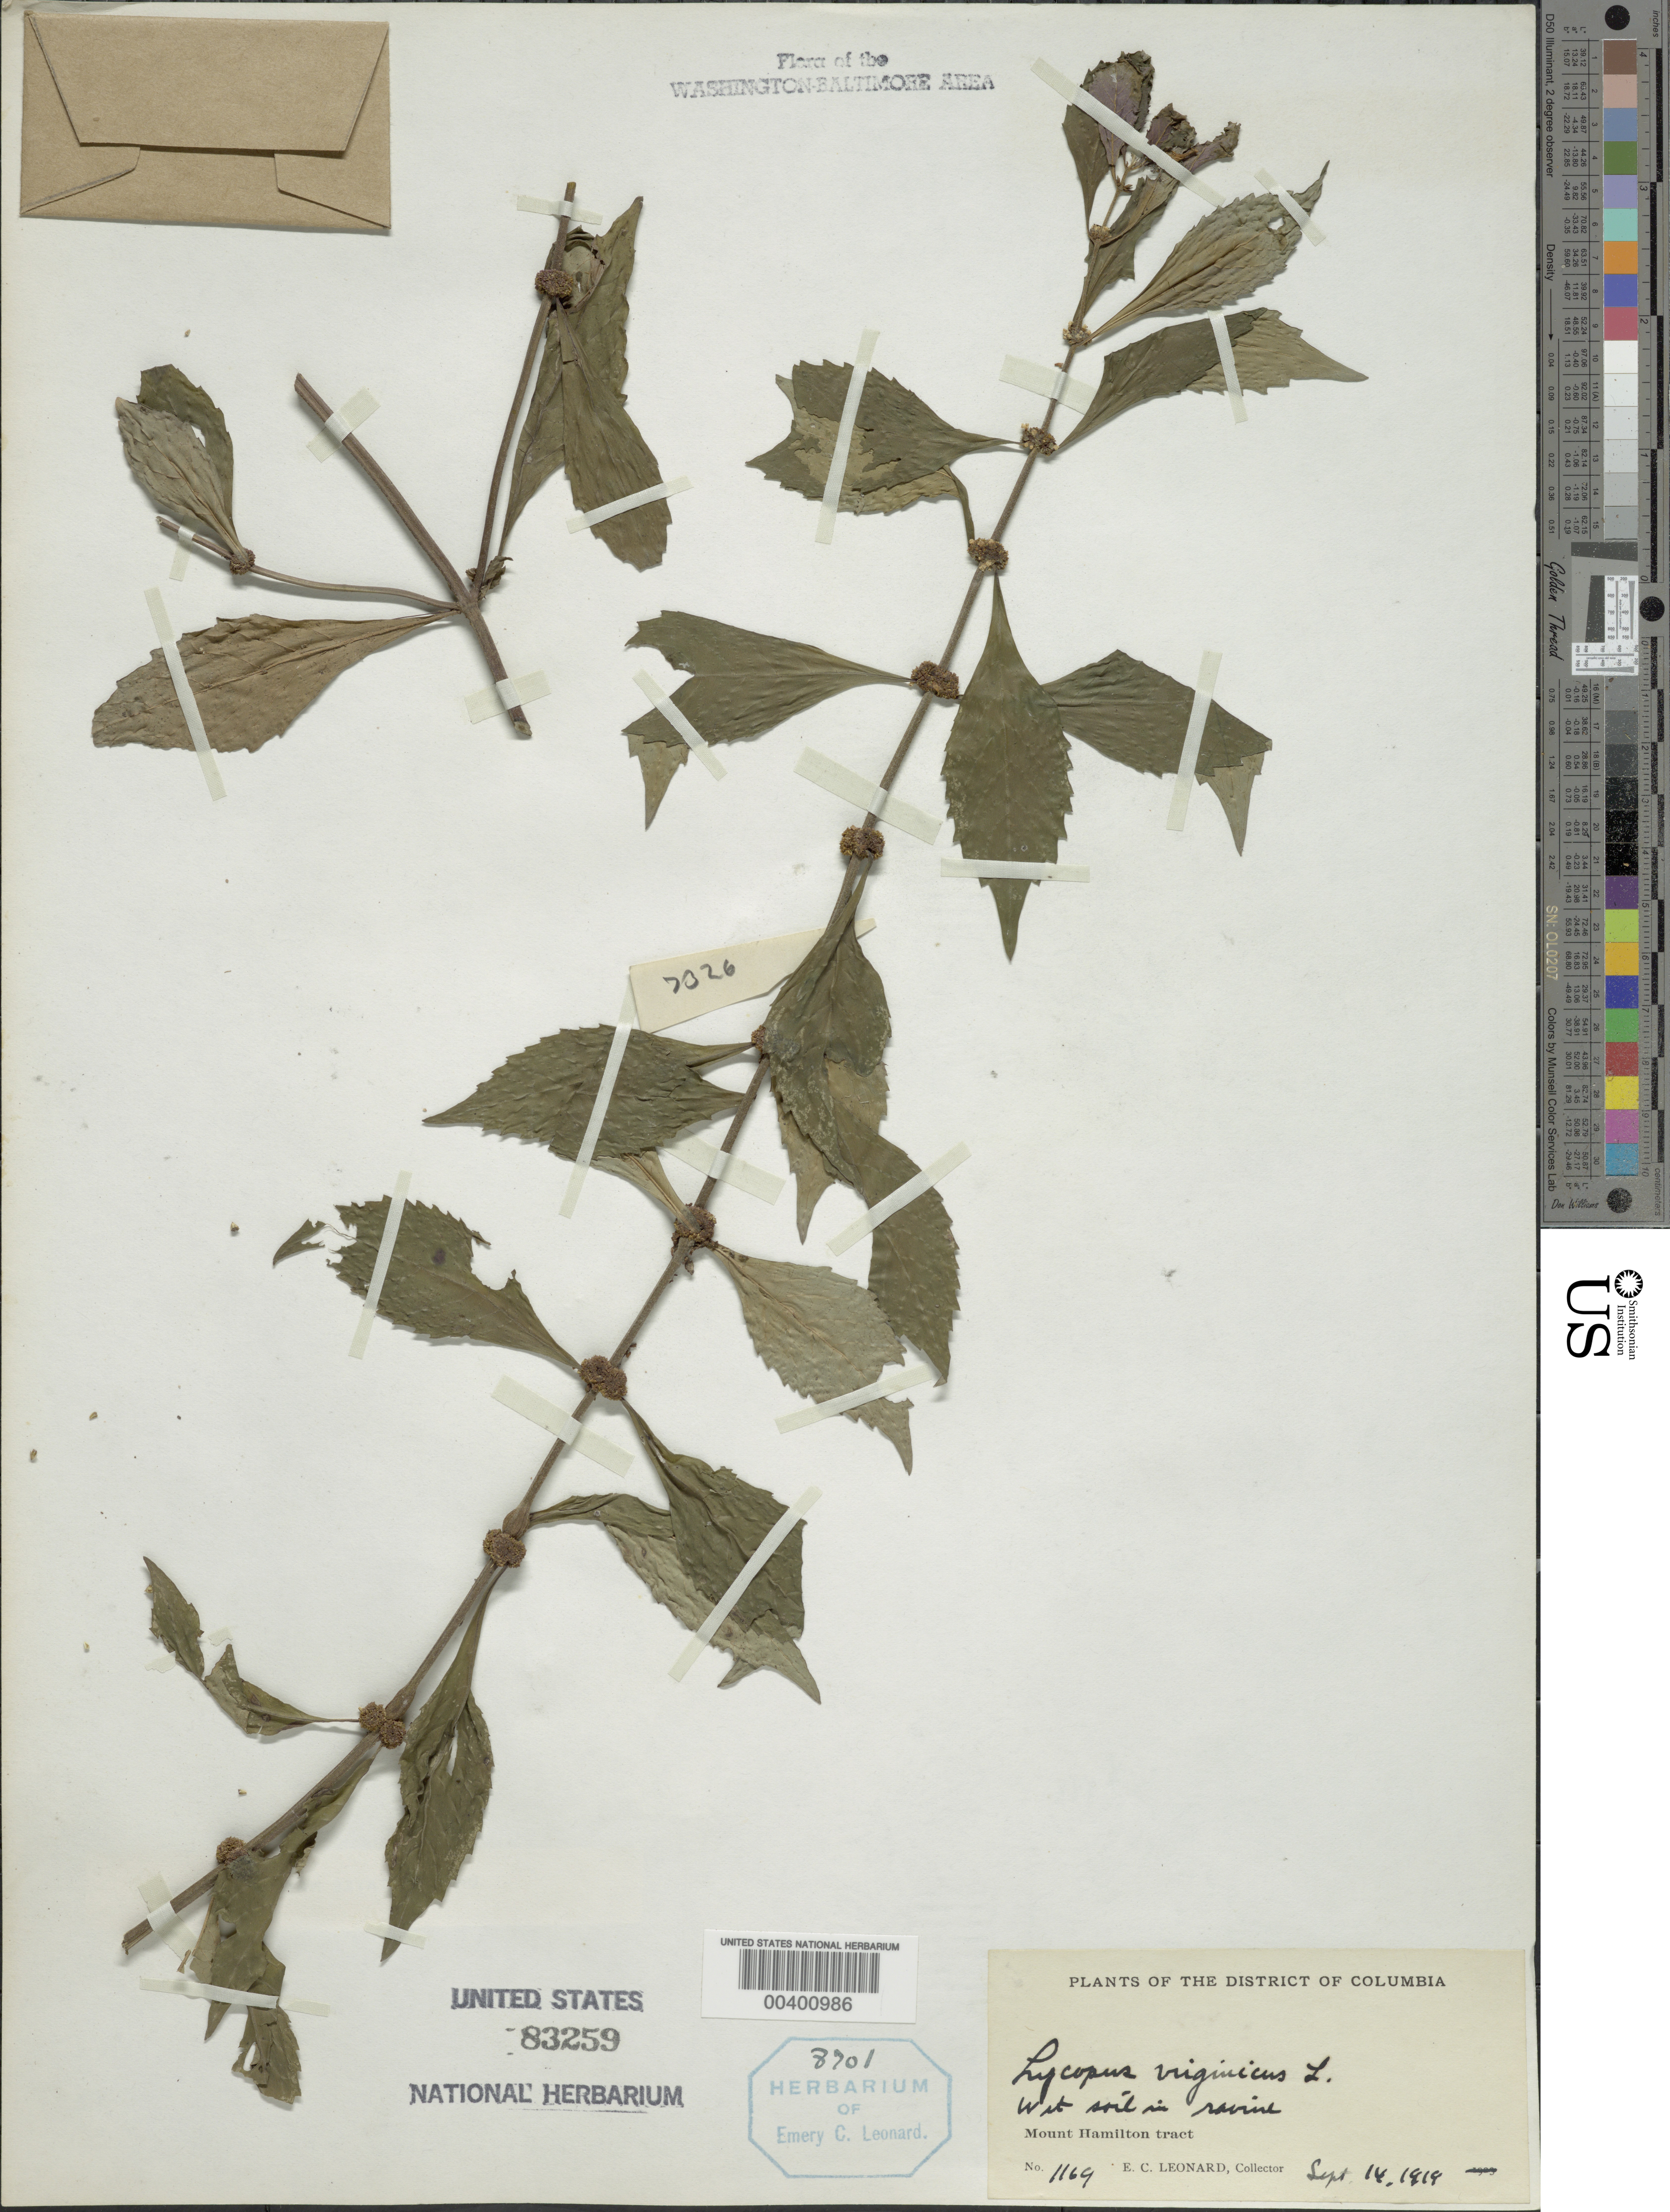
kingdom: Plantae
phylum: Tracheophyta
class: Magnoliopsida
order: Lamiales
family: Lamiaceae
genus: Lycopus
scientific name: Lycopus virginicus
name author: L.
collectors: E. C. Leonard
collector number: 1169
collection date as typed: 14 Sep 1918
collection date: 1918-09-14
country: United States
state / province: District of Columbia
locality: Mount Hamilton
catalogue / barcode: US 83259